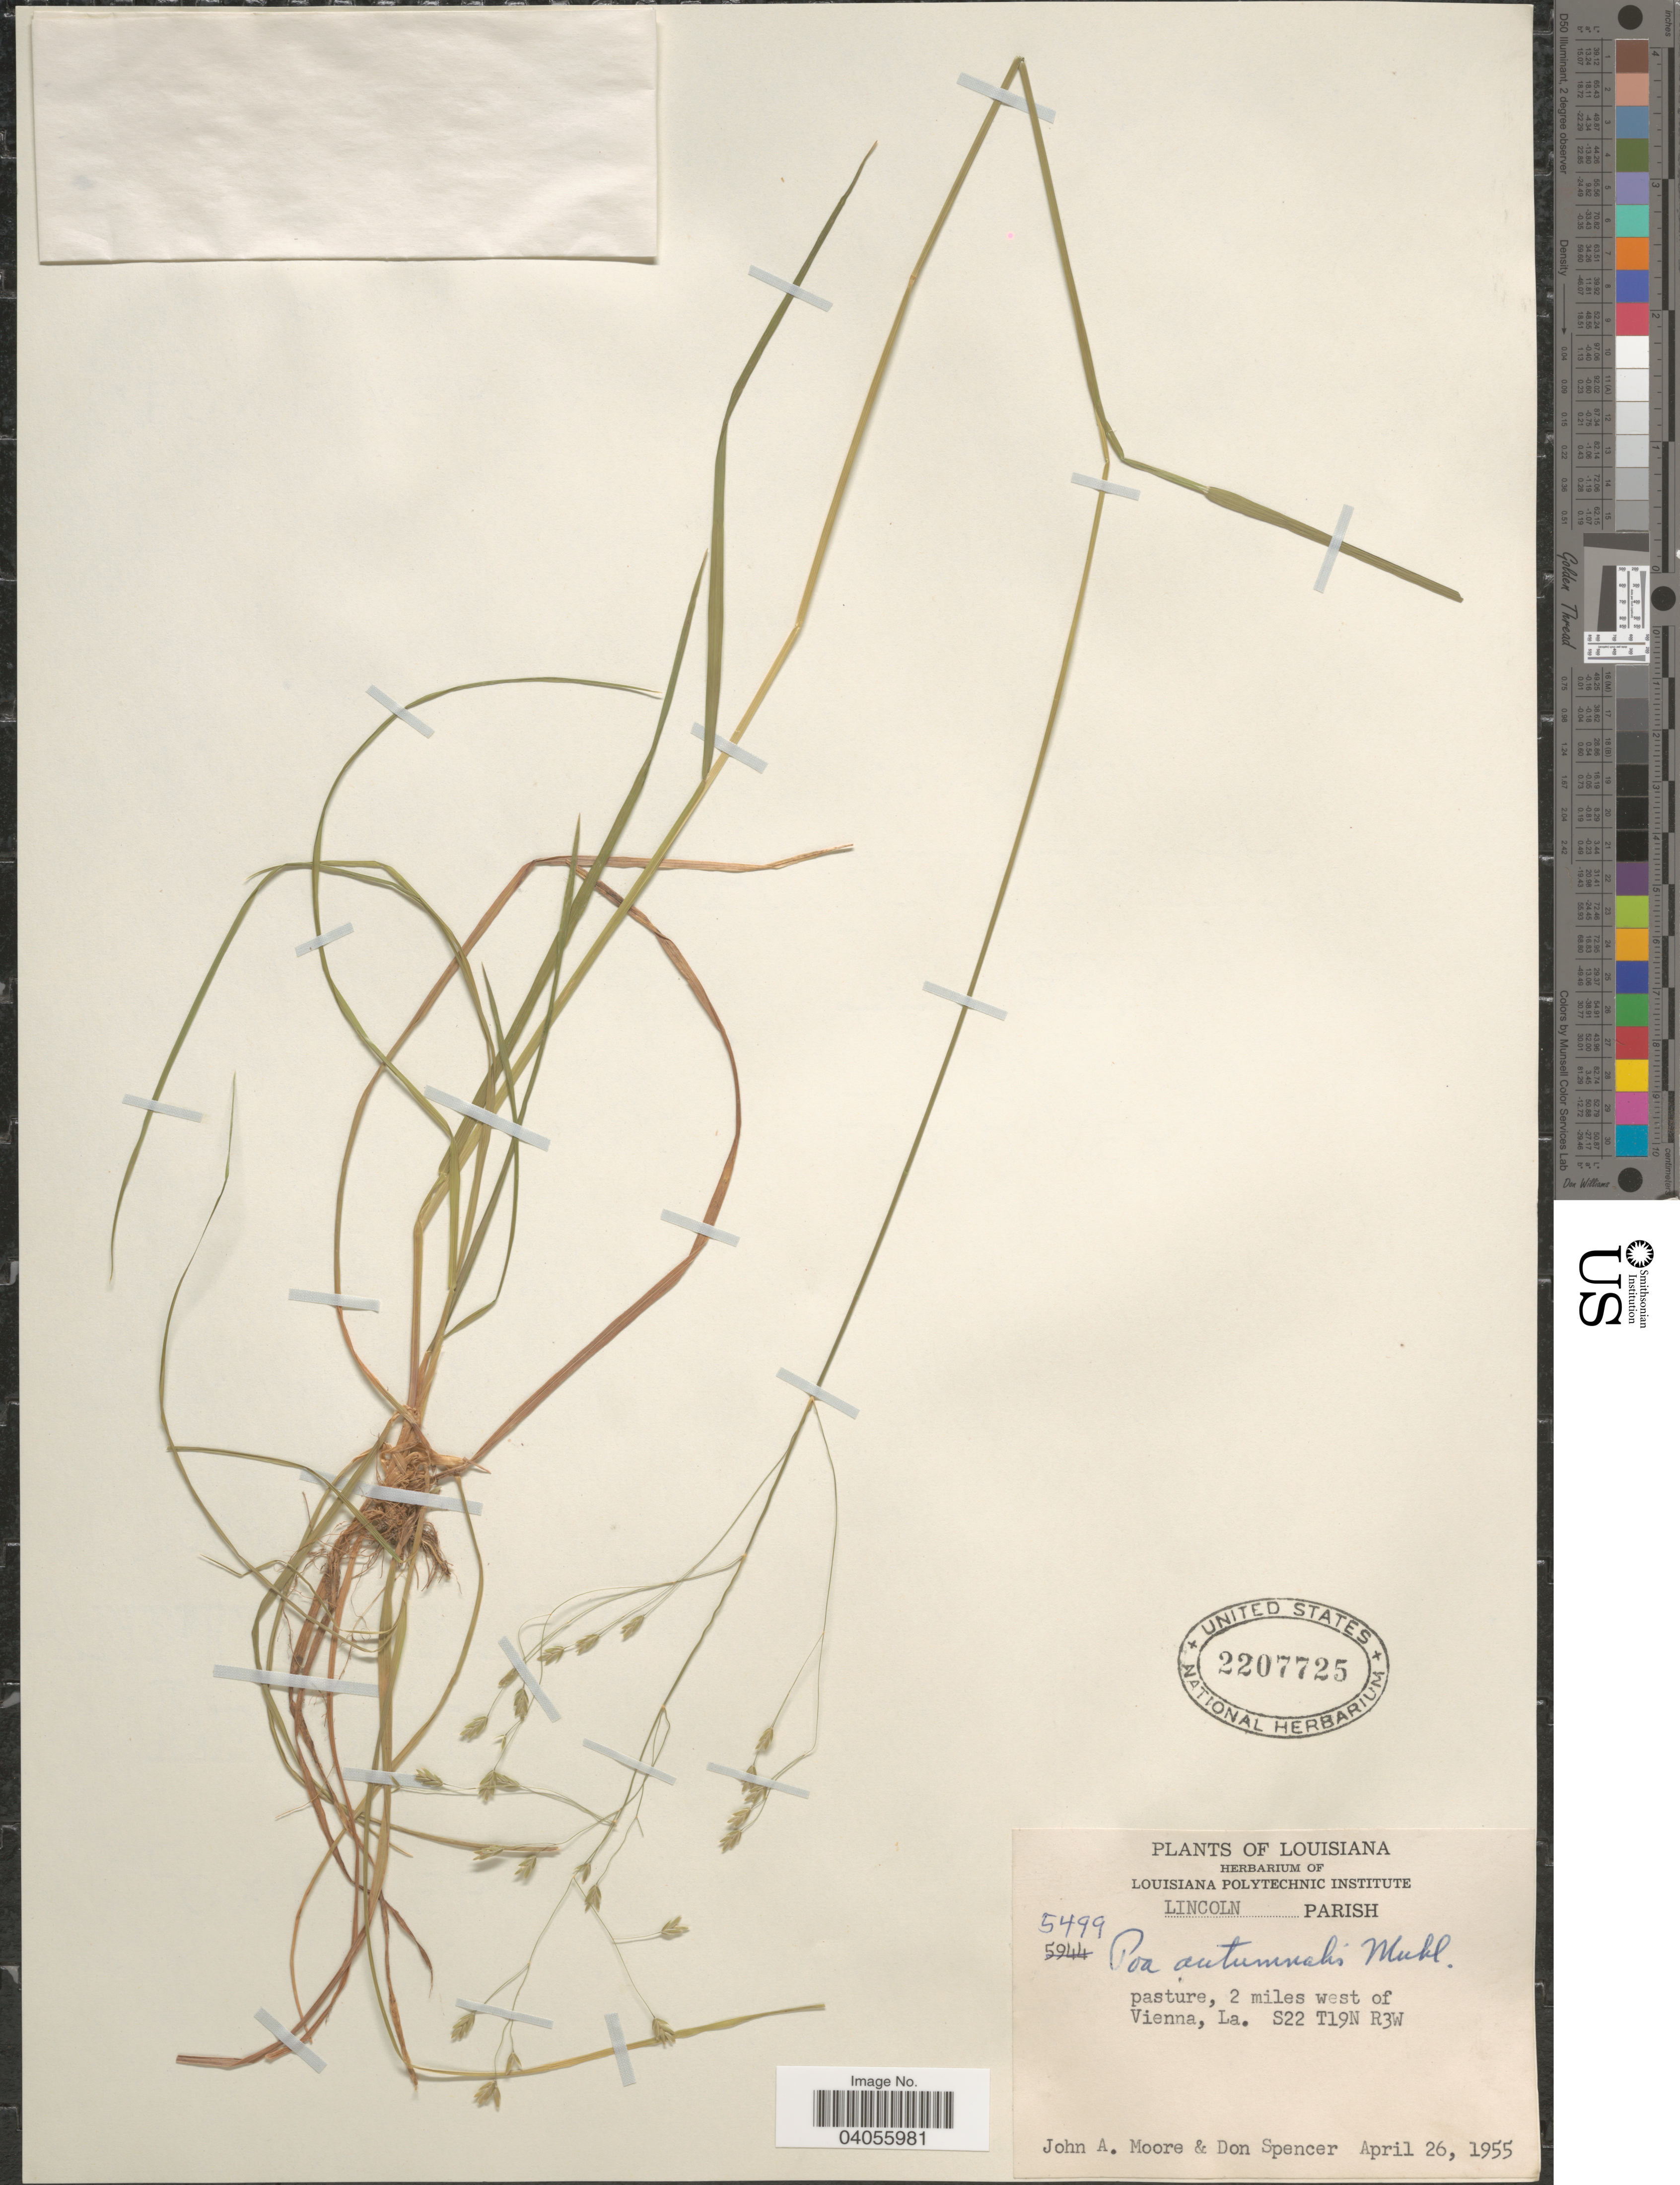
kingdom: Plantae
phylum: Tracheophyta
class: Liliopsida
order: Poales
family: Poaceae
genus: Poa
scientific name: Poa autumnalis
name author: Muhl. ex Elliott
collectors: J. A. Moore & D. Spencer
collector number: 5499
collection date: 1955-04-26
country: United States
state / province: Louisiana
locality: Lincoln Parish. Pasture, 2 miles west of Vienna, S22 T19N R3W.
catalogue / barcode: US 2207725